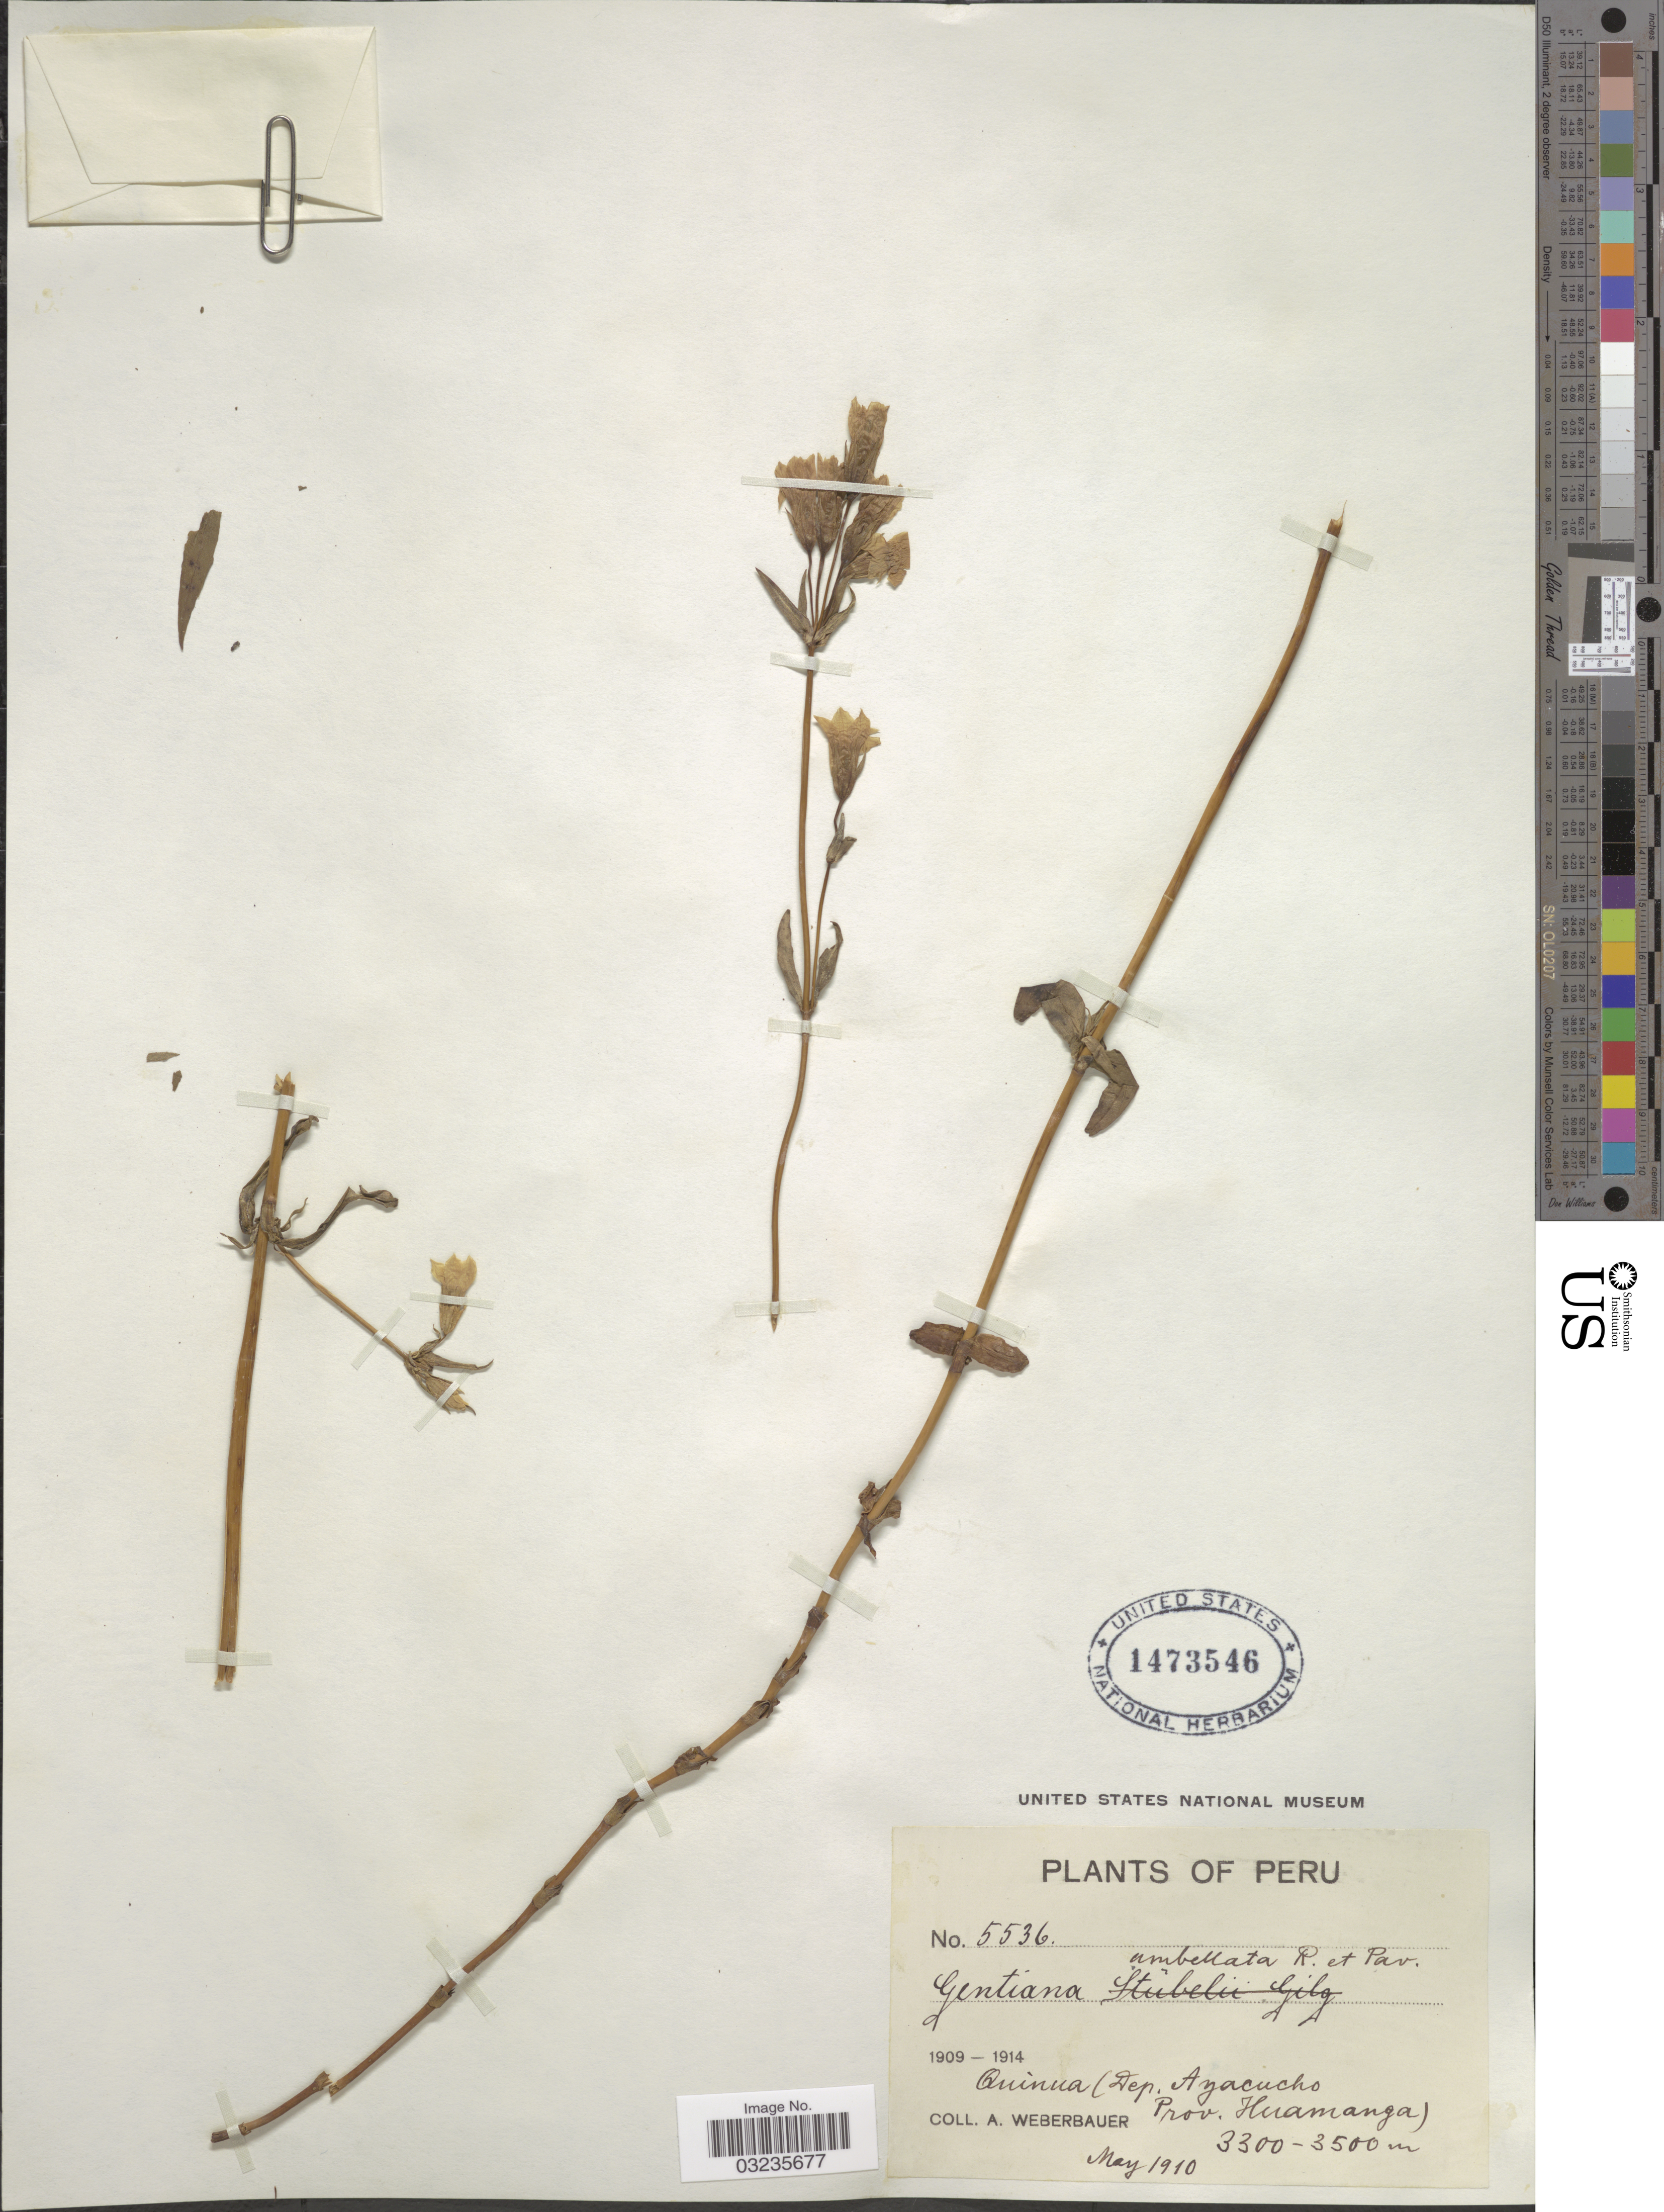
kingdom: Plantae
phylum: Tracheophyta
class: Magnoliopsida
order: Gentianales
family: Gentianaceae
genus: Gentianella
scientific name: Gentianella sp.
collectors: A. Weberbauer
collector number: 5536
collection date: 1910-05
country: Peru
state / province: Ayacucho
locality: Quinua (Dep. Ayacucho Prov. Huamanga).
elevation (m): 3300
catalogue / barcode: US 1473546